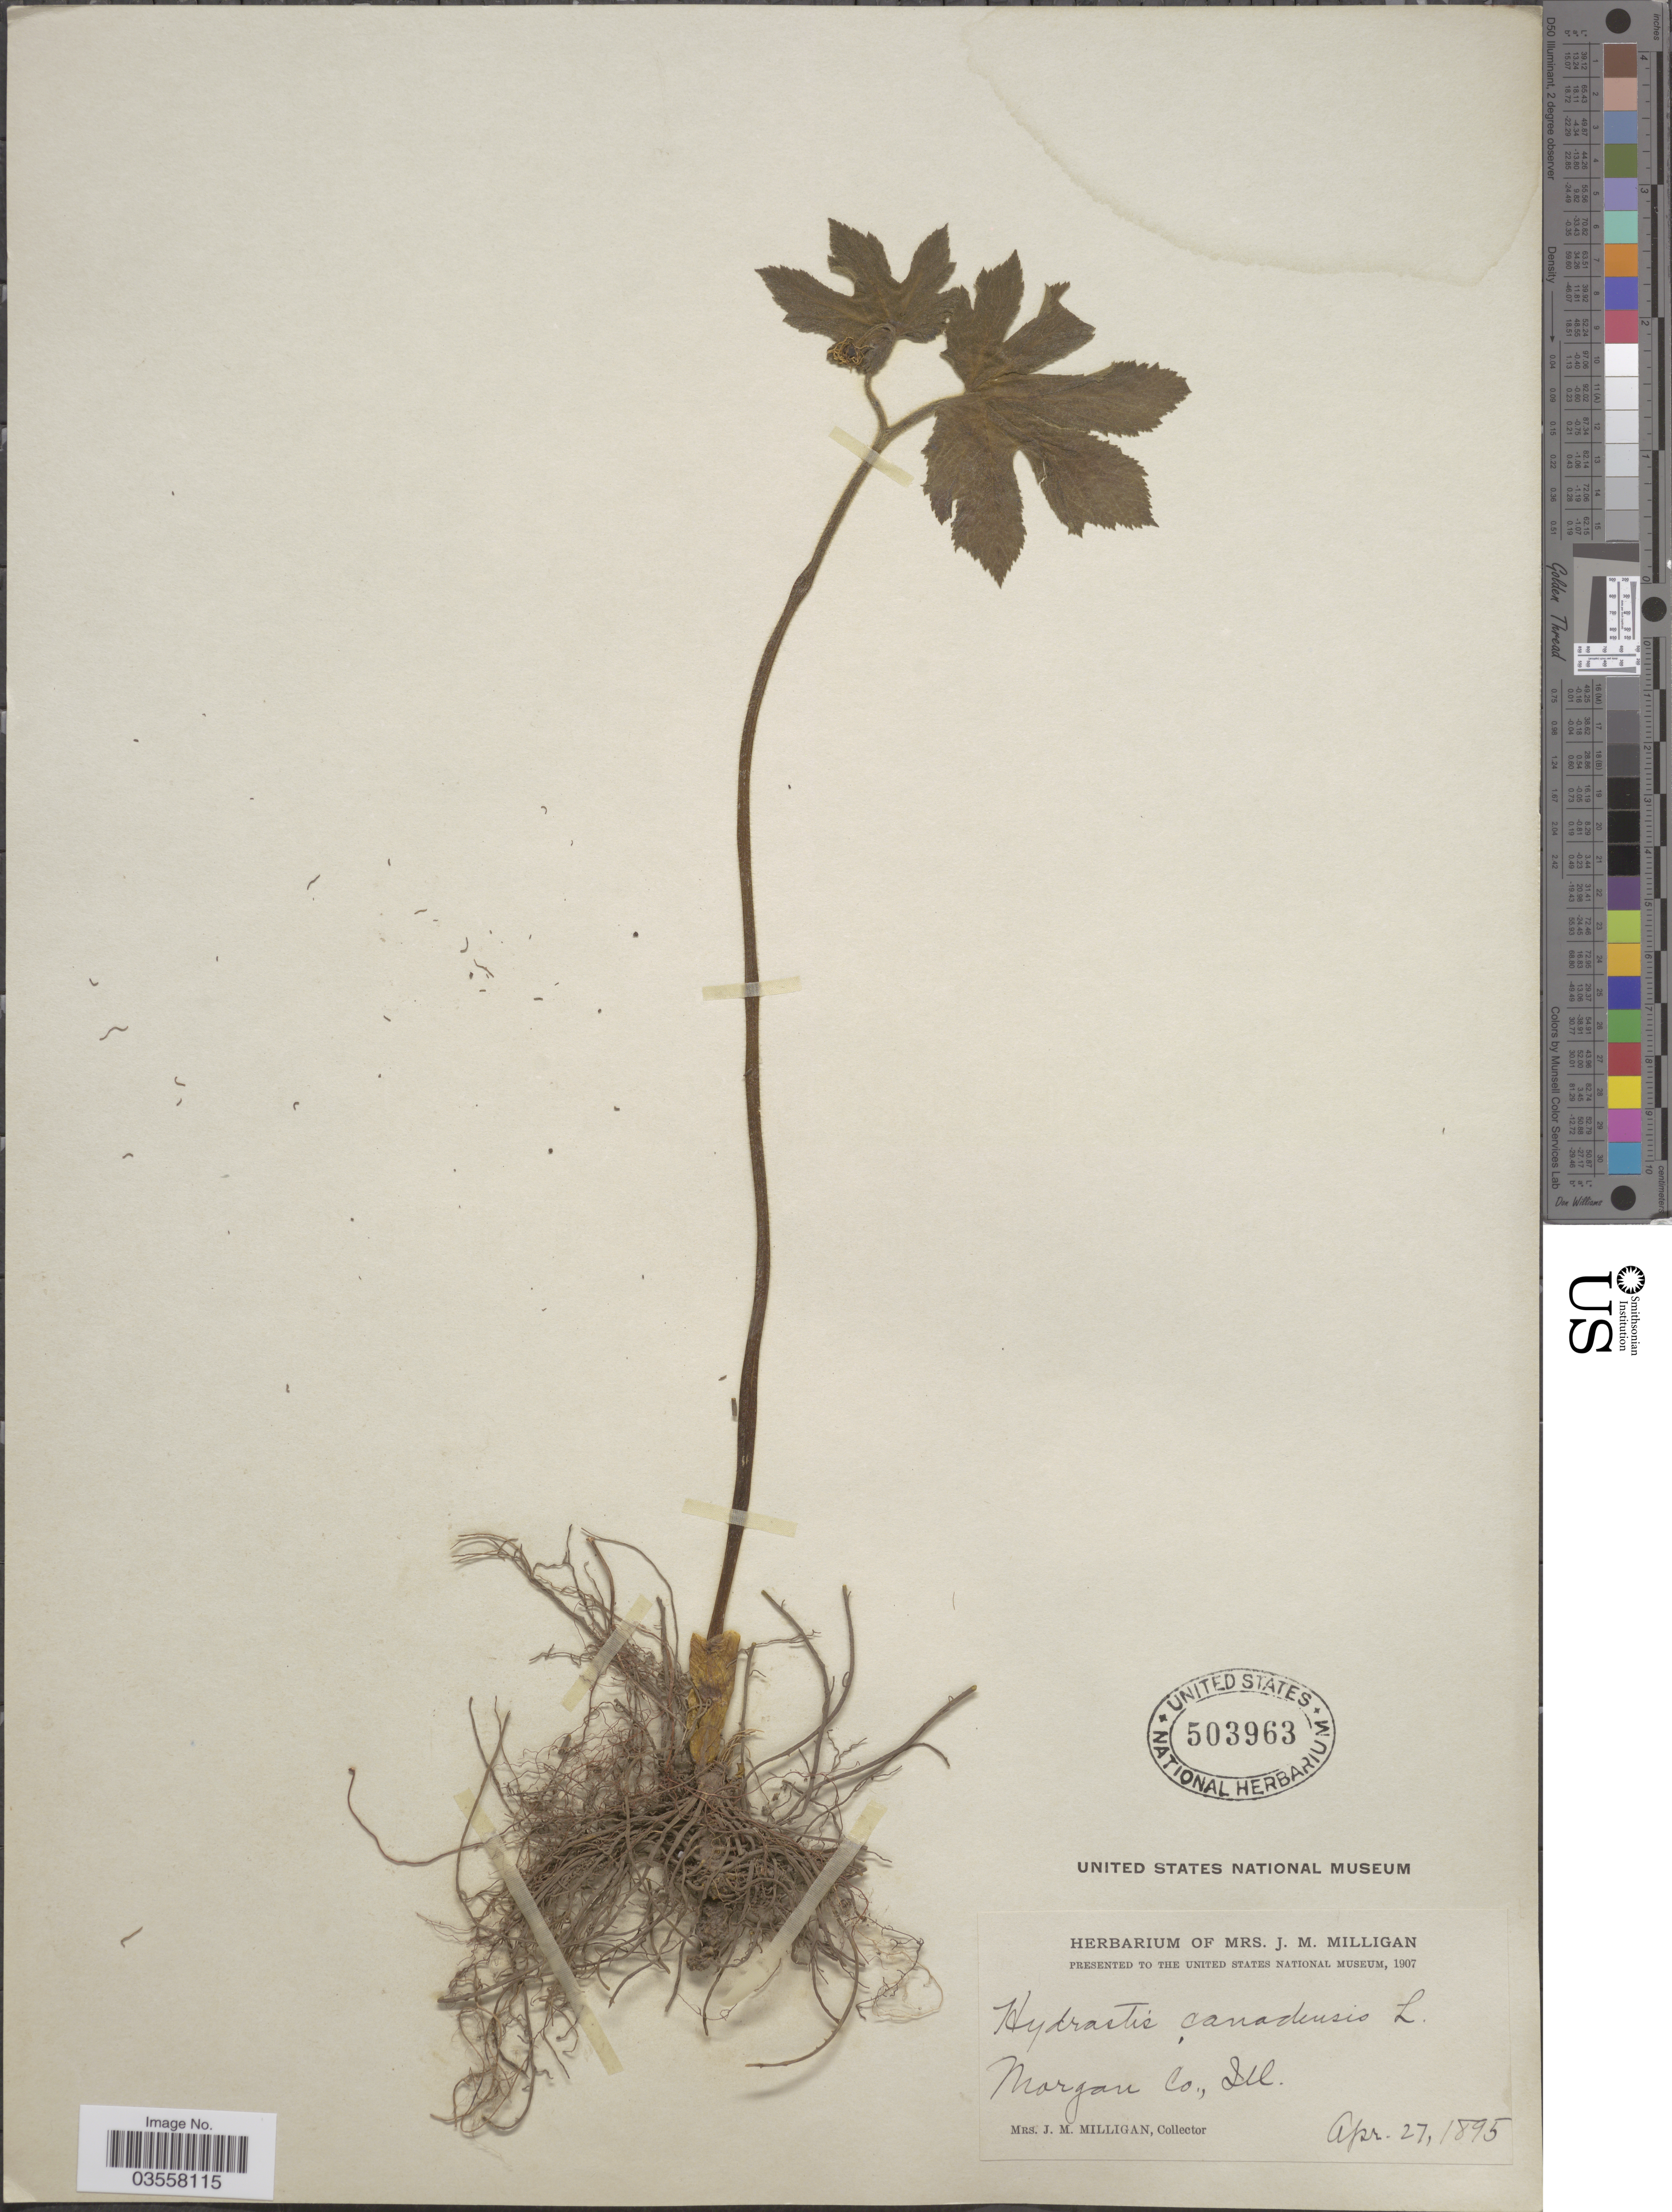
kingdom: Plantae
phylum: Tracheophyta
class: Magnoliopsida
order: Ranunculales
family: Ranunculaceae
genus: Hydrastis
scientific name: Hydrastis canadensis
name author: L.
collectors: J. Milligan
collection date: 1895-04-27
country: United States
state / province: Illinois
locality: Morgan Co.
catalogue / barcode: US 503963